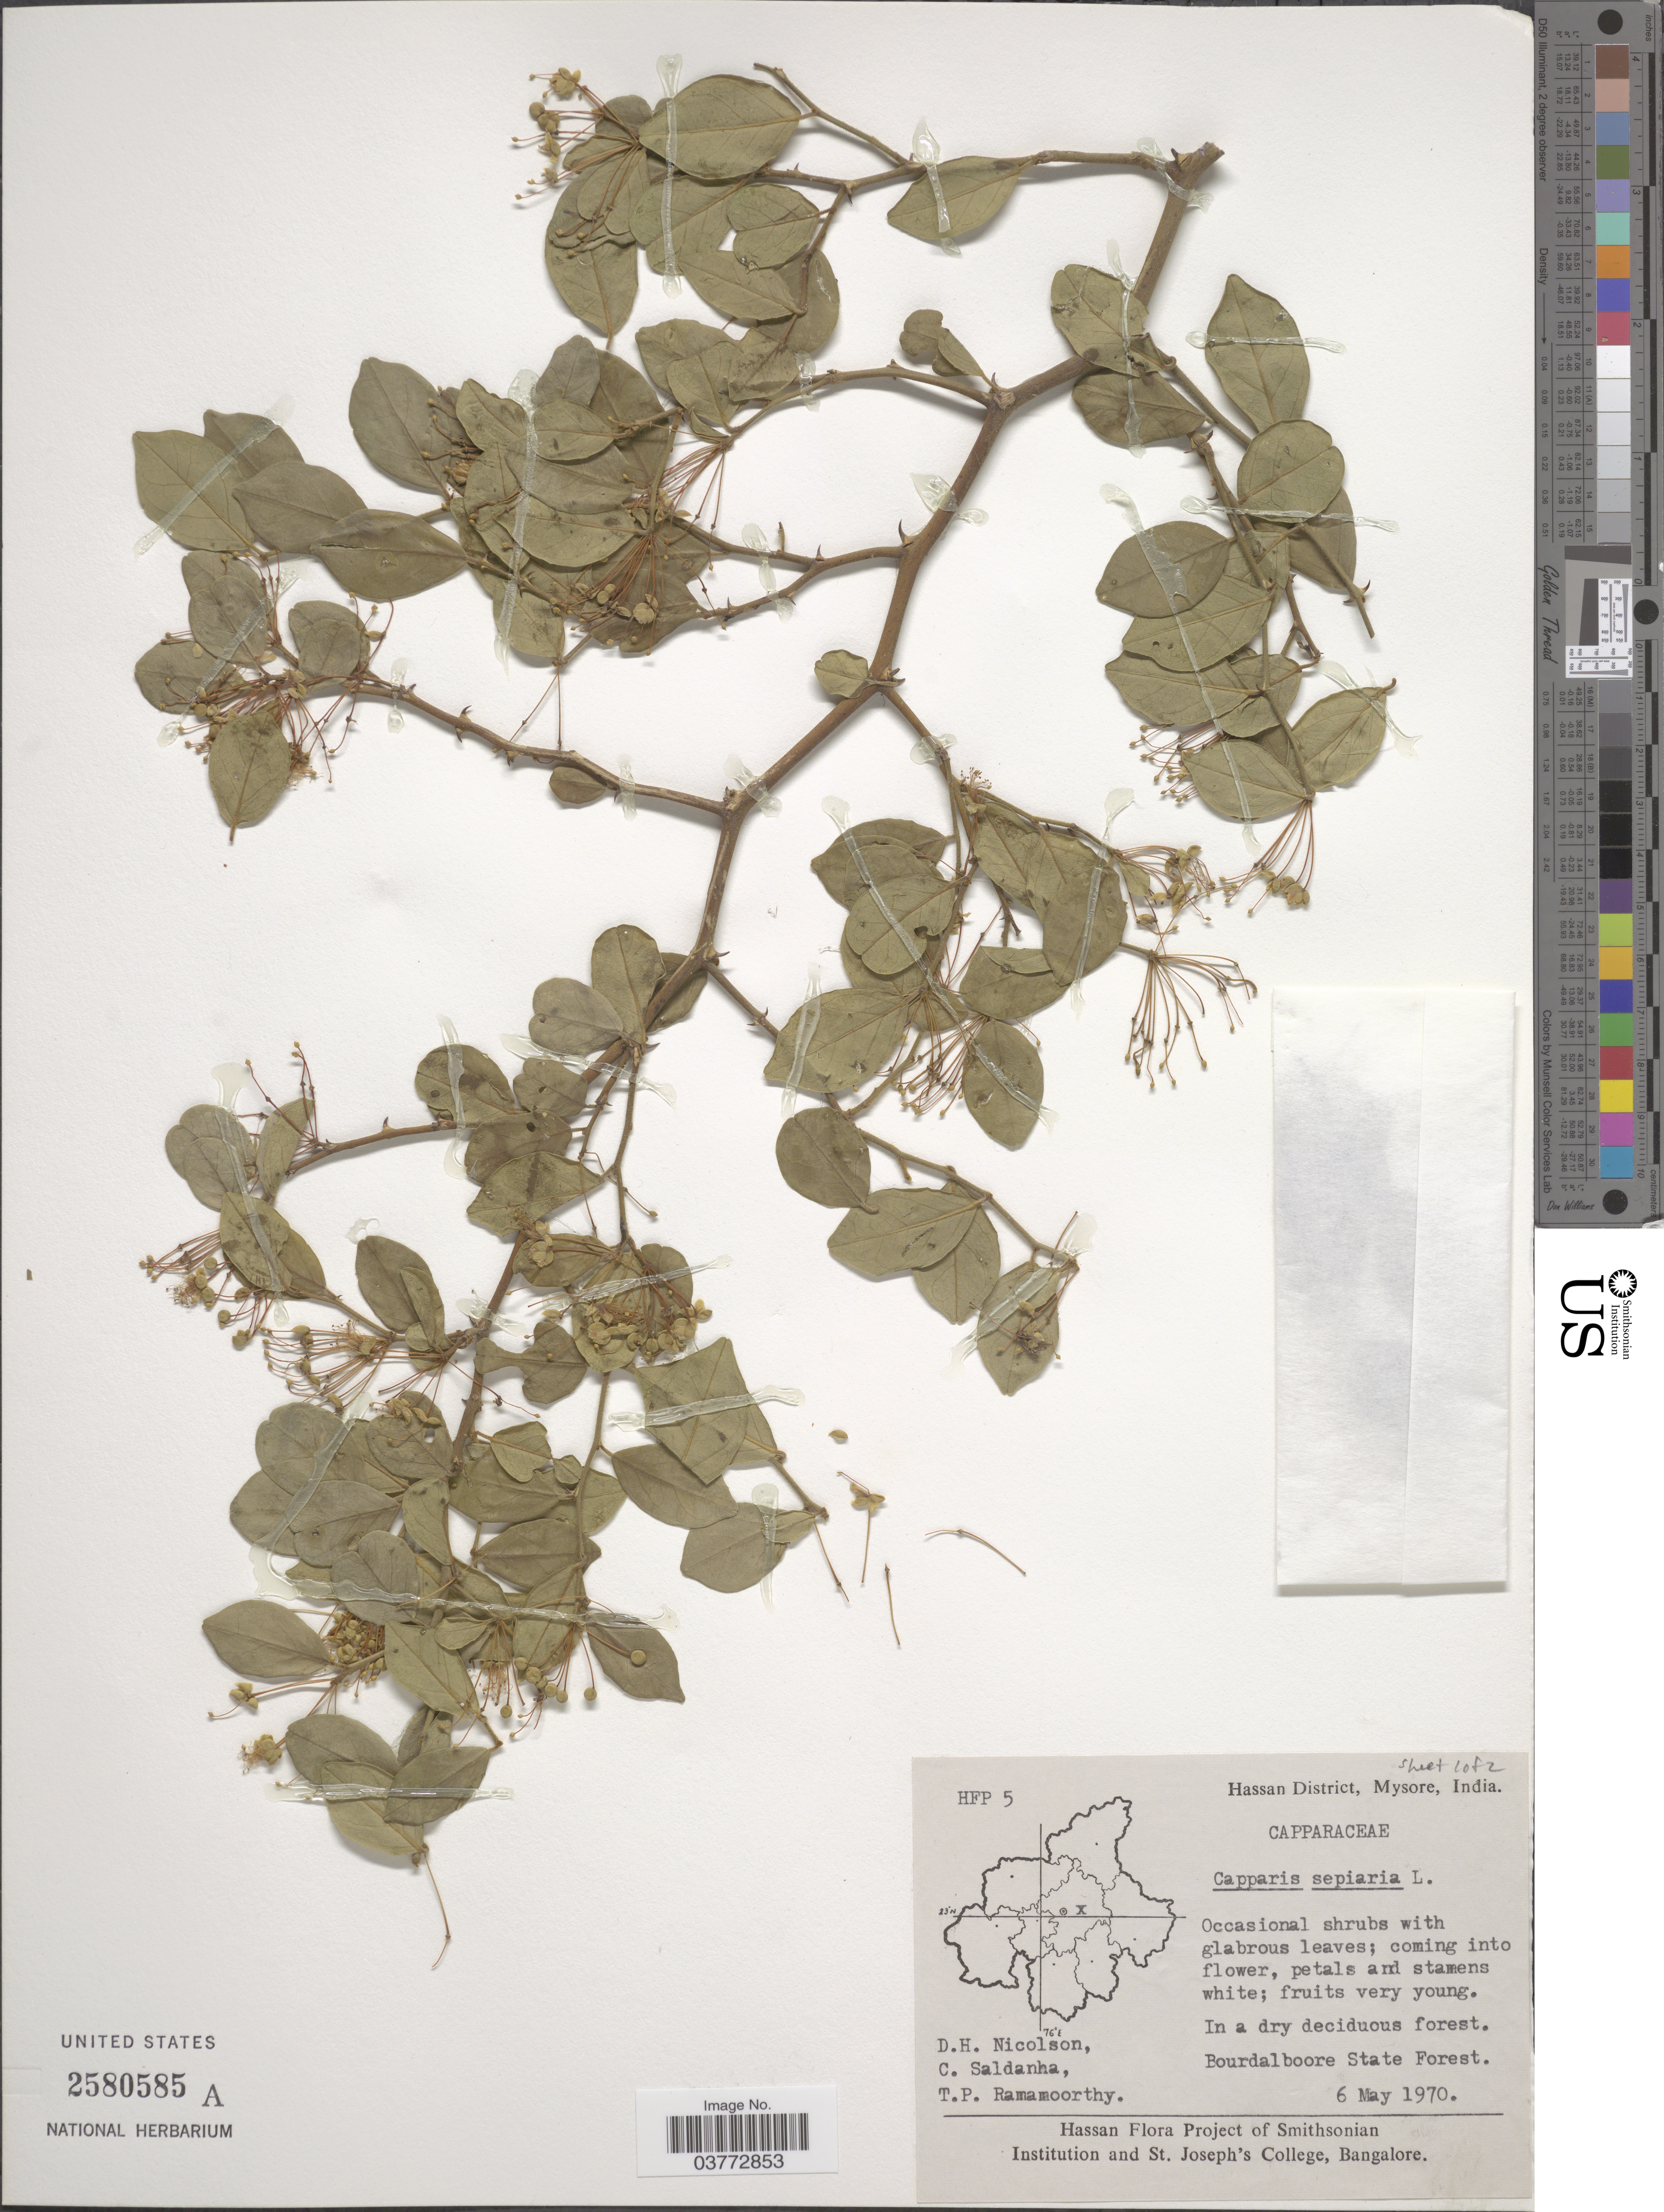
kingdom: Plantae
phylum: Tracheophyta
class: Magnoliopsida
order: Brassicales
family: Capparaceae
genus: Capparis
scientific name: Capparis sepiaria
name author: L.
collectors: D. H. Nicolson, C. Saldanha & T. P. Ramamoorthy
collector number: HFP5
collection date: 1970-05-06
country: India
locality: Hassan District, Mysore. Bourdalboore State Forest.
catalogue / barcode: US 2580585A